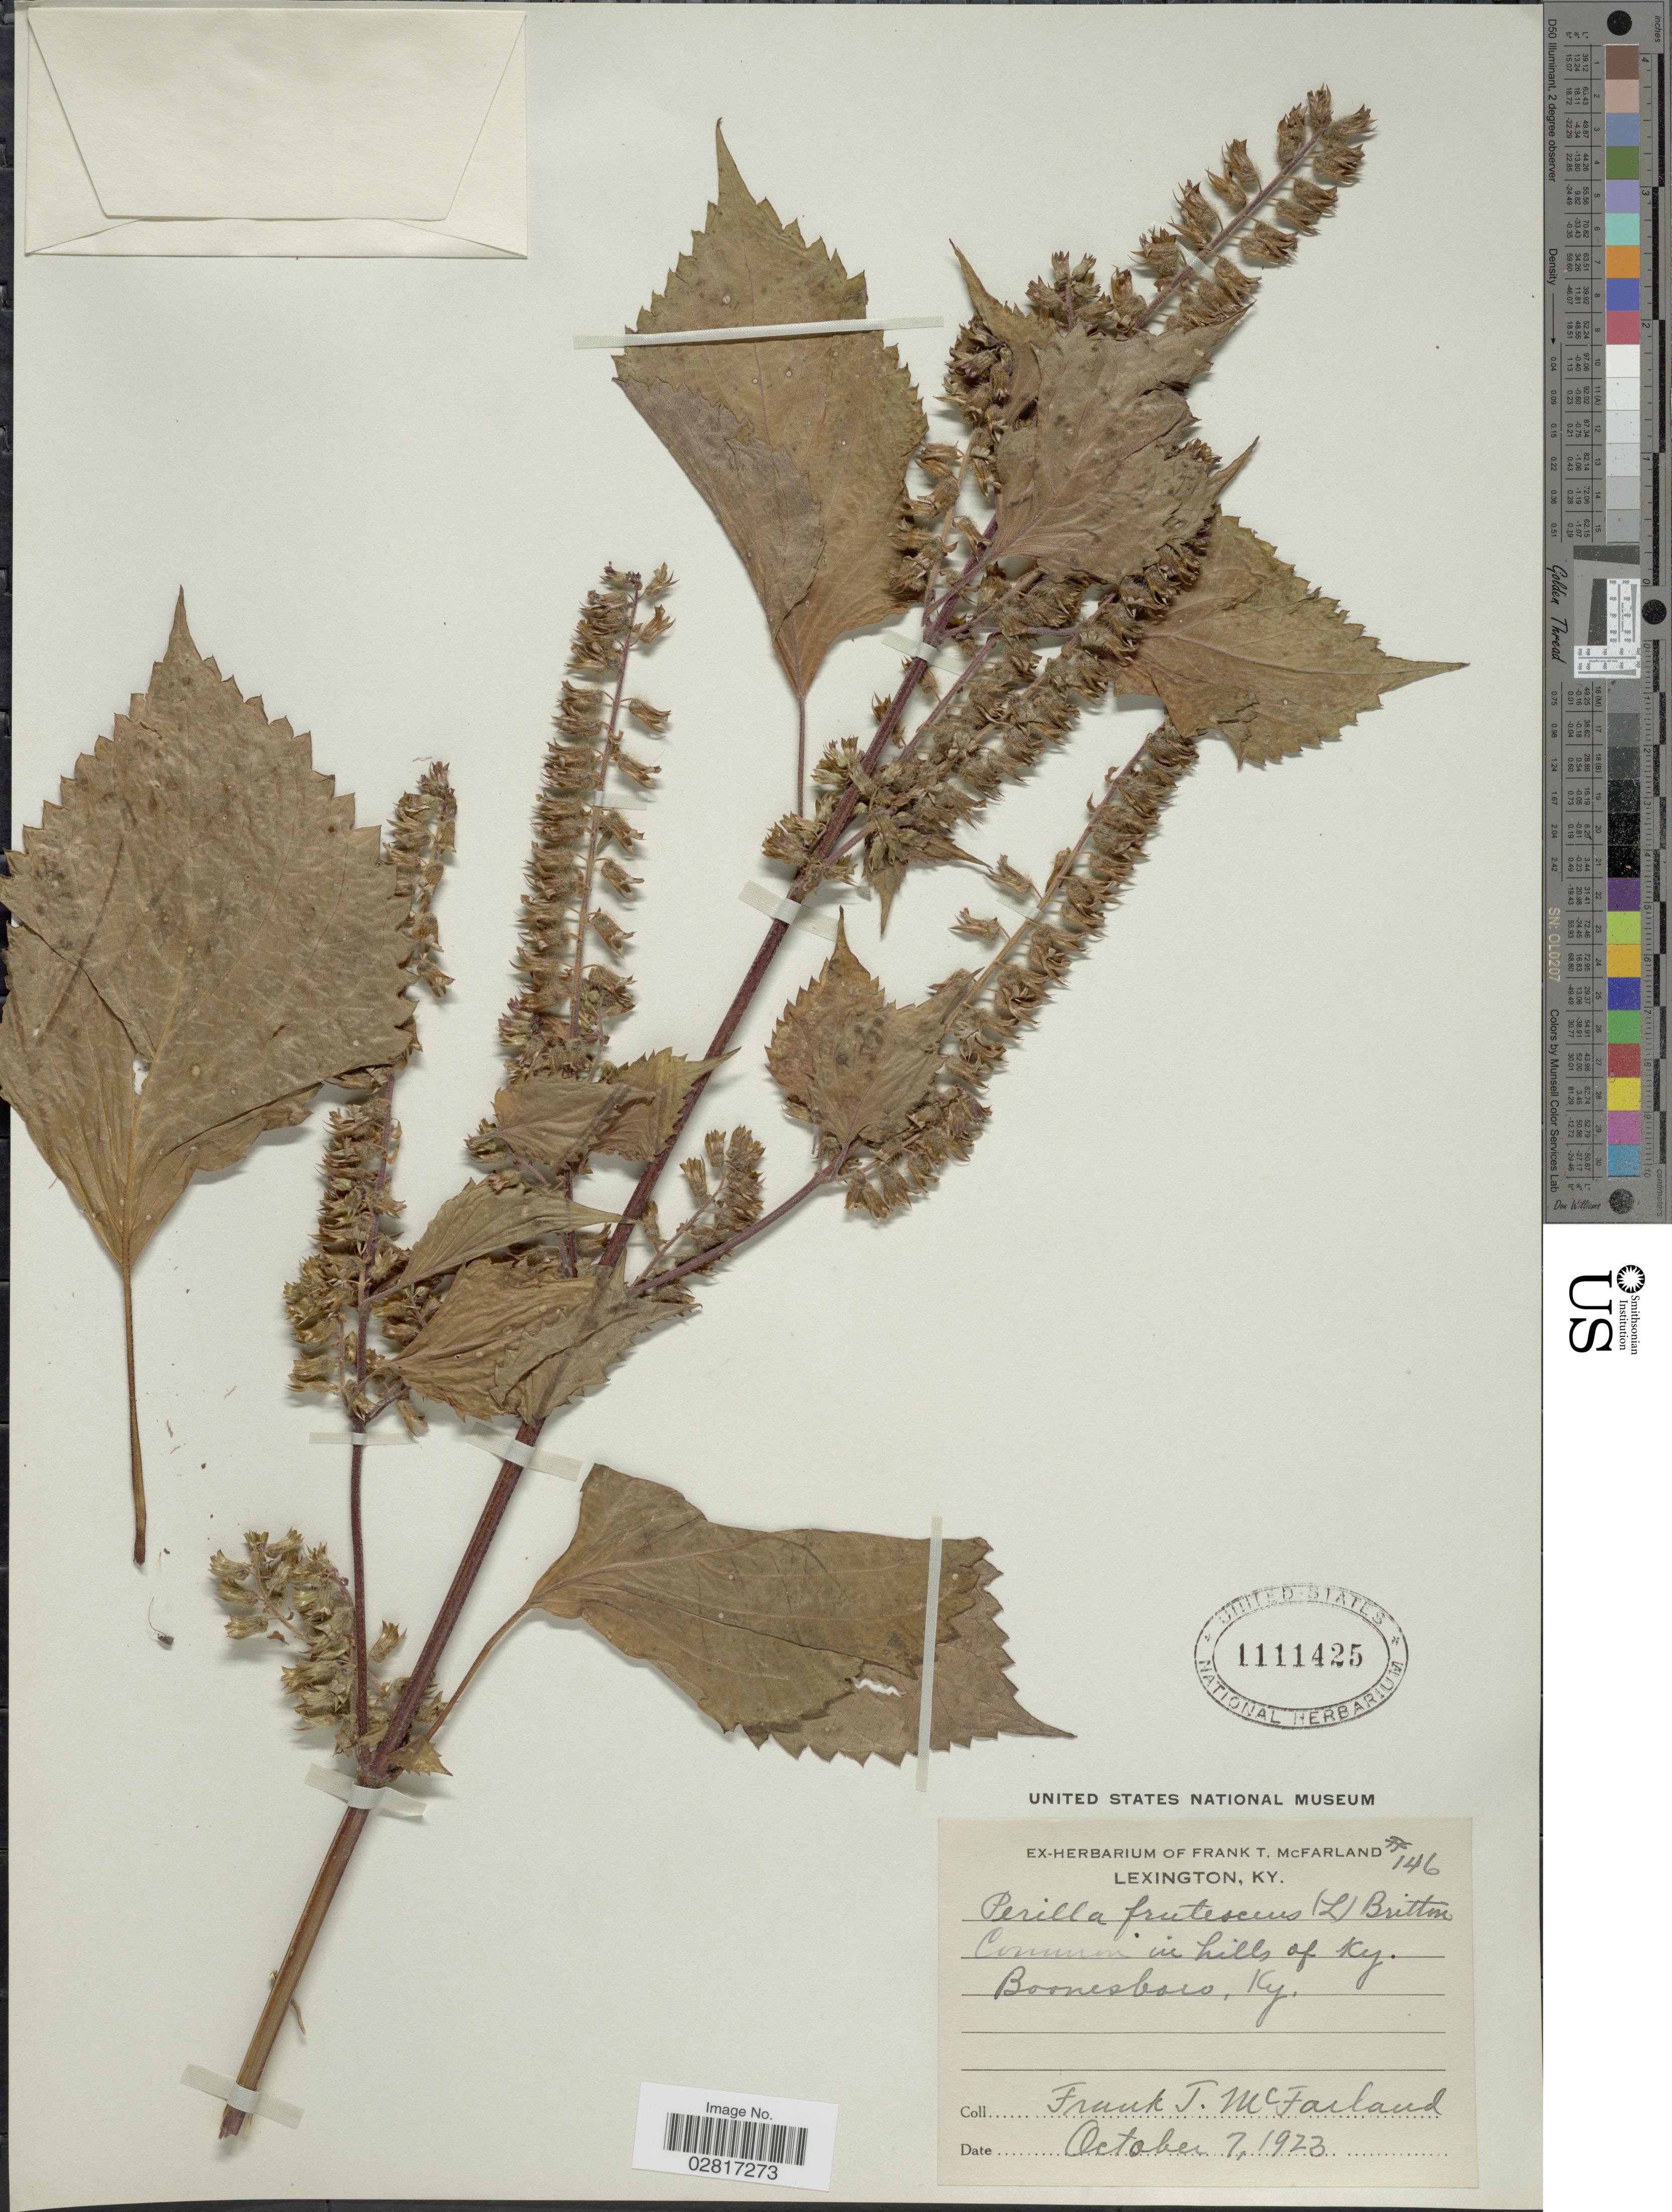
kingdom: Plantae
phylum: Tracheophyta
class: Magnoliopsida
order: Lamiales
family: Lamiaceae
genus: Perilla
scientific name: Perilla frutescens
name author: (L.) Britton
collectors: F. McFarland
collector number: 146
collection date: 1923-10-07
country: United States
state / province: Kentucky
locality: In hills of Ky. Boonesboro.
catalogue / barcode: US 1111425